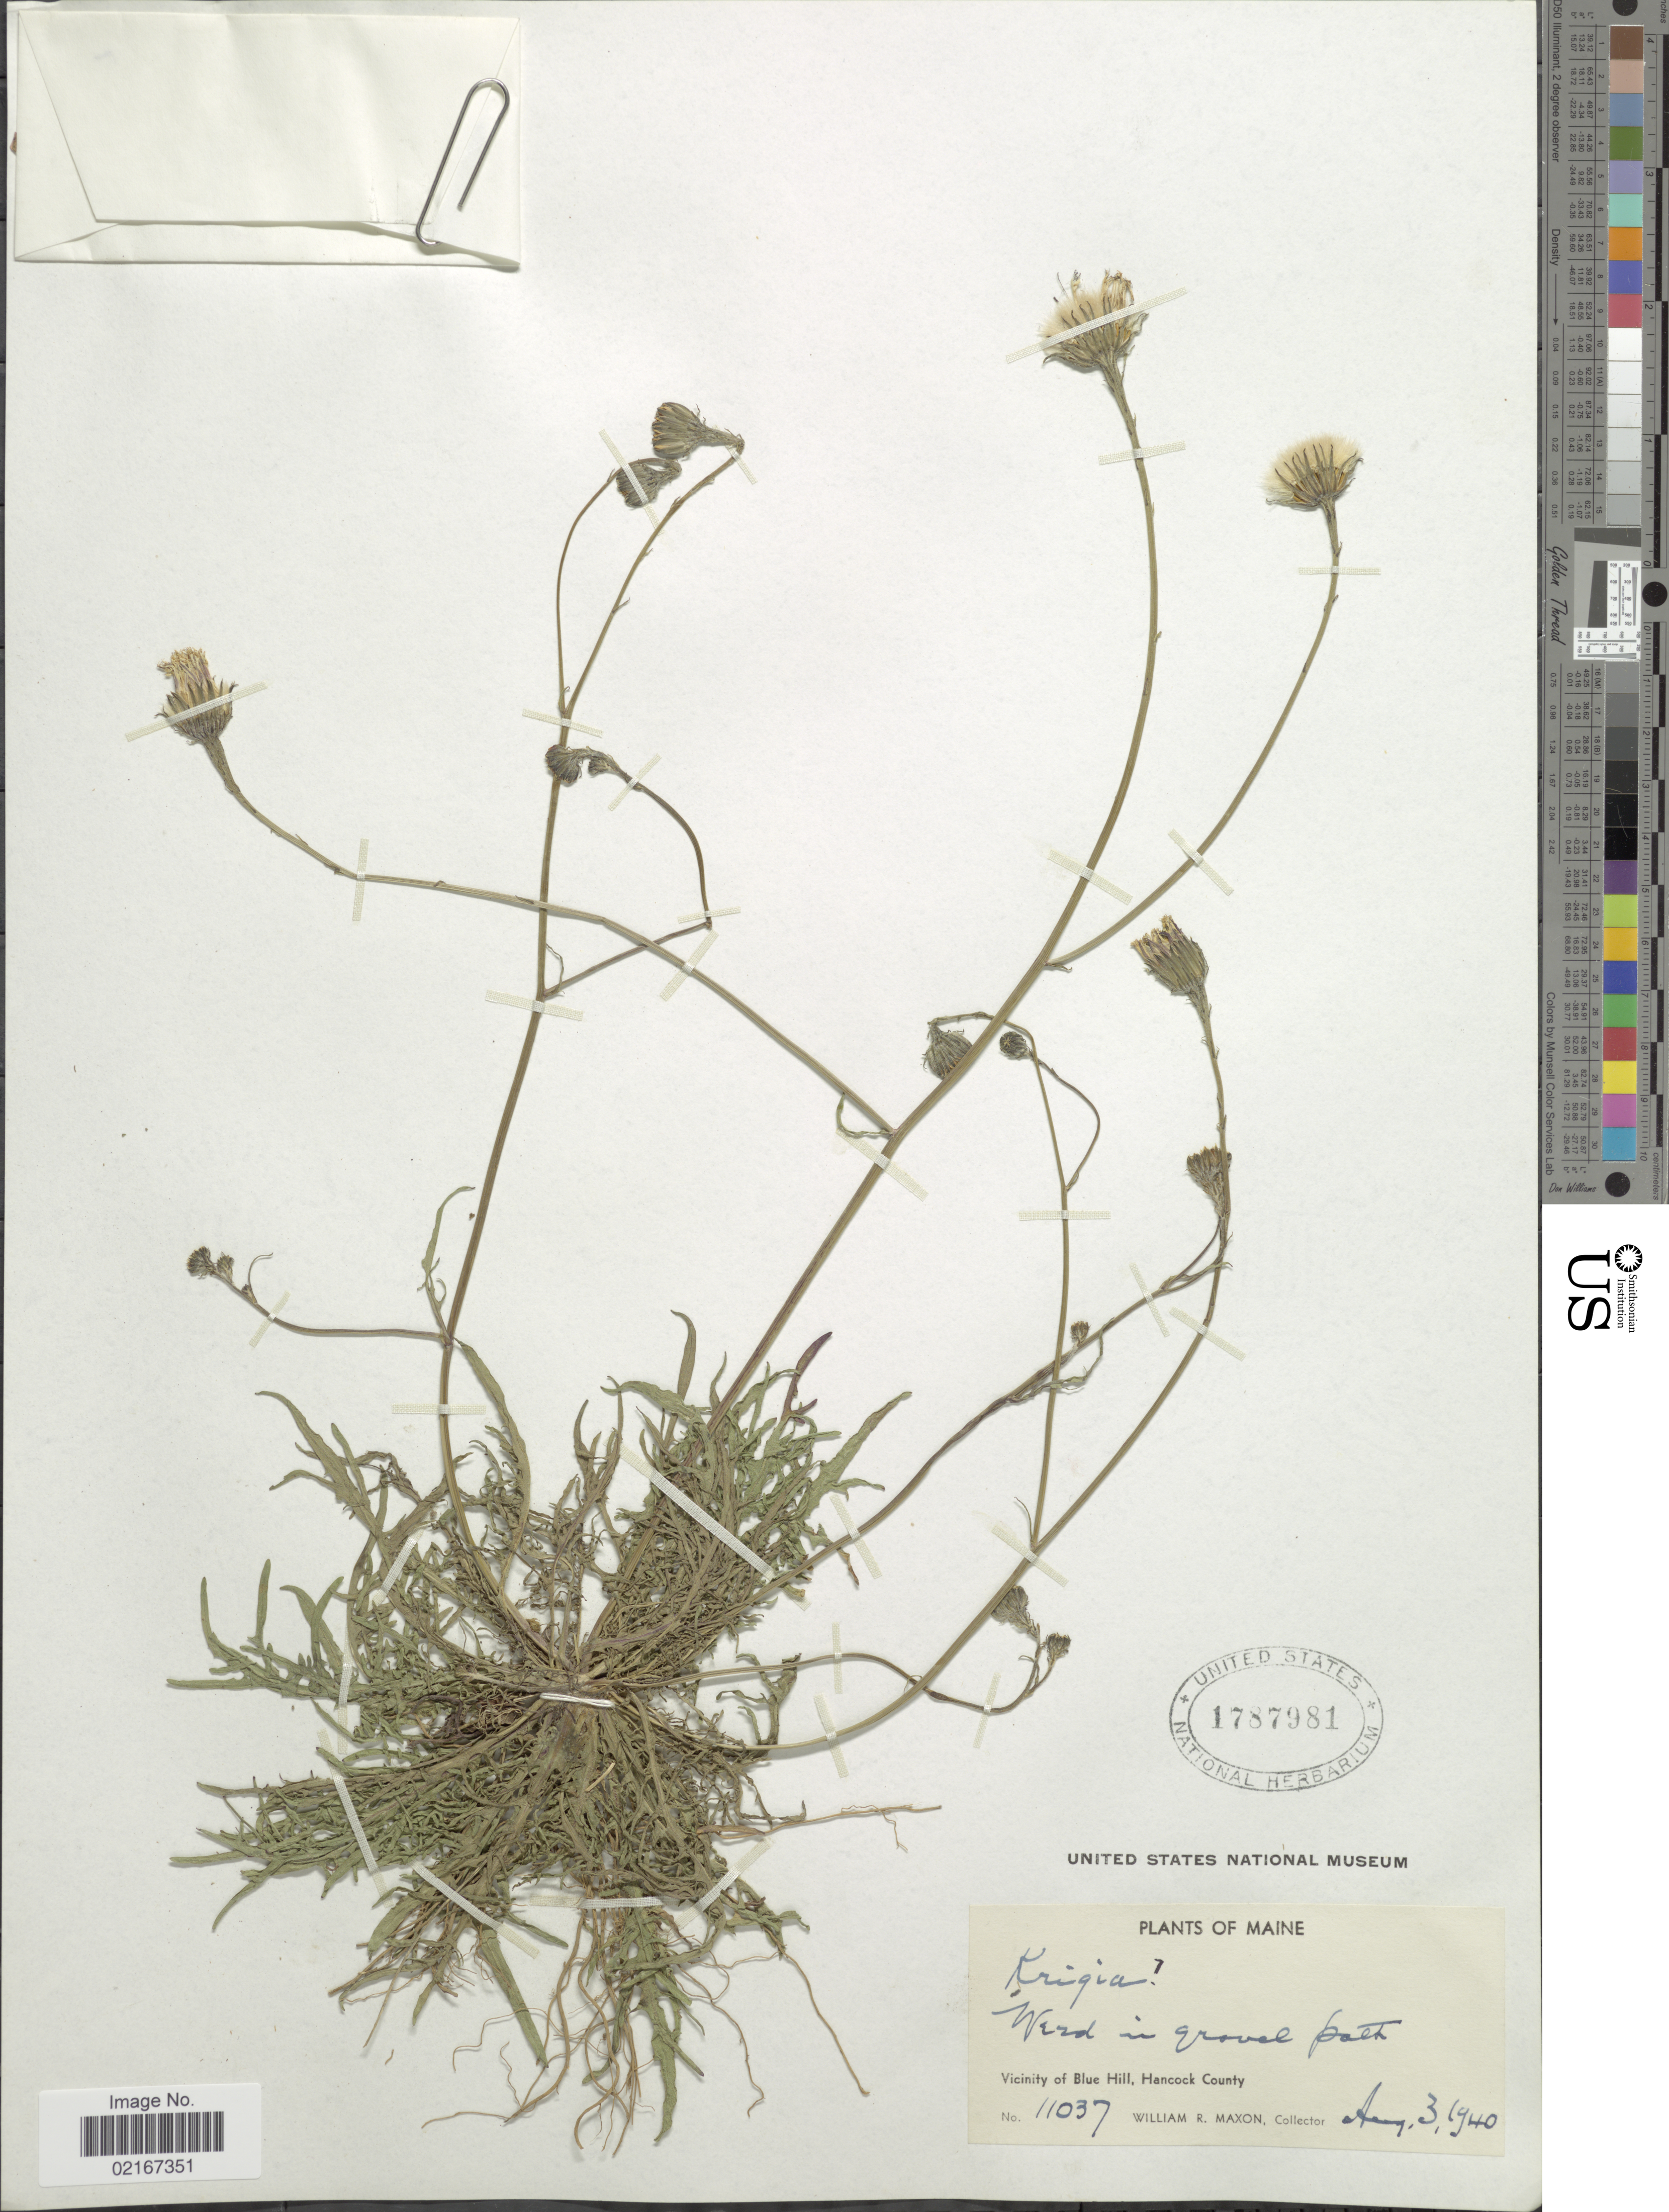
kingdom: Plantae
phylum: Tracheophyta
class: Magnoliopsida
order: Asterales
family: Asteraceae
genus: Scorzoneroides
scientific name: Scorzoneroides autumnalis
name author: (L.) Moench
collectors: W. R. Maxon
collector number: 11037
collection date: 1940-08-03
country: United States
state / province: Maine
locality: Vicinity of Blue Hill, Hancock County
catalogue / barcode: US 1787981